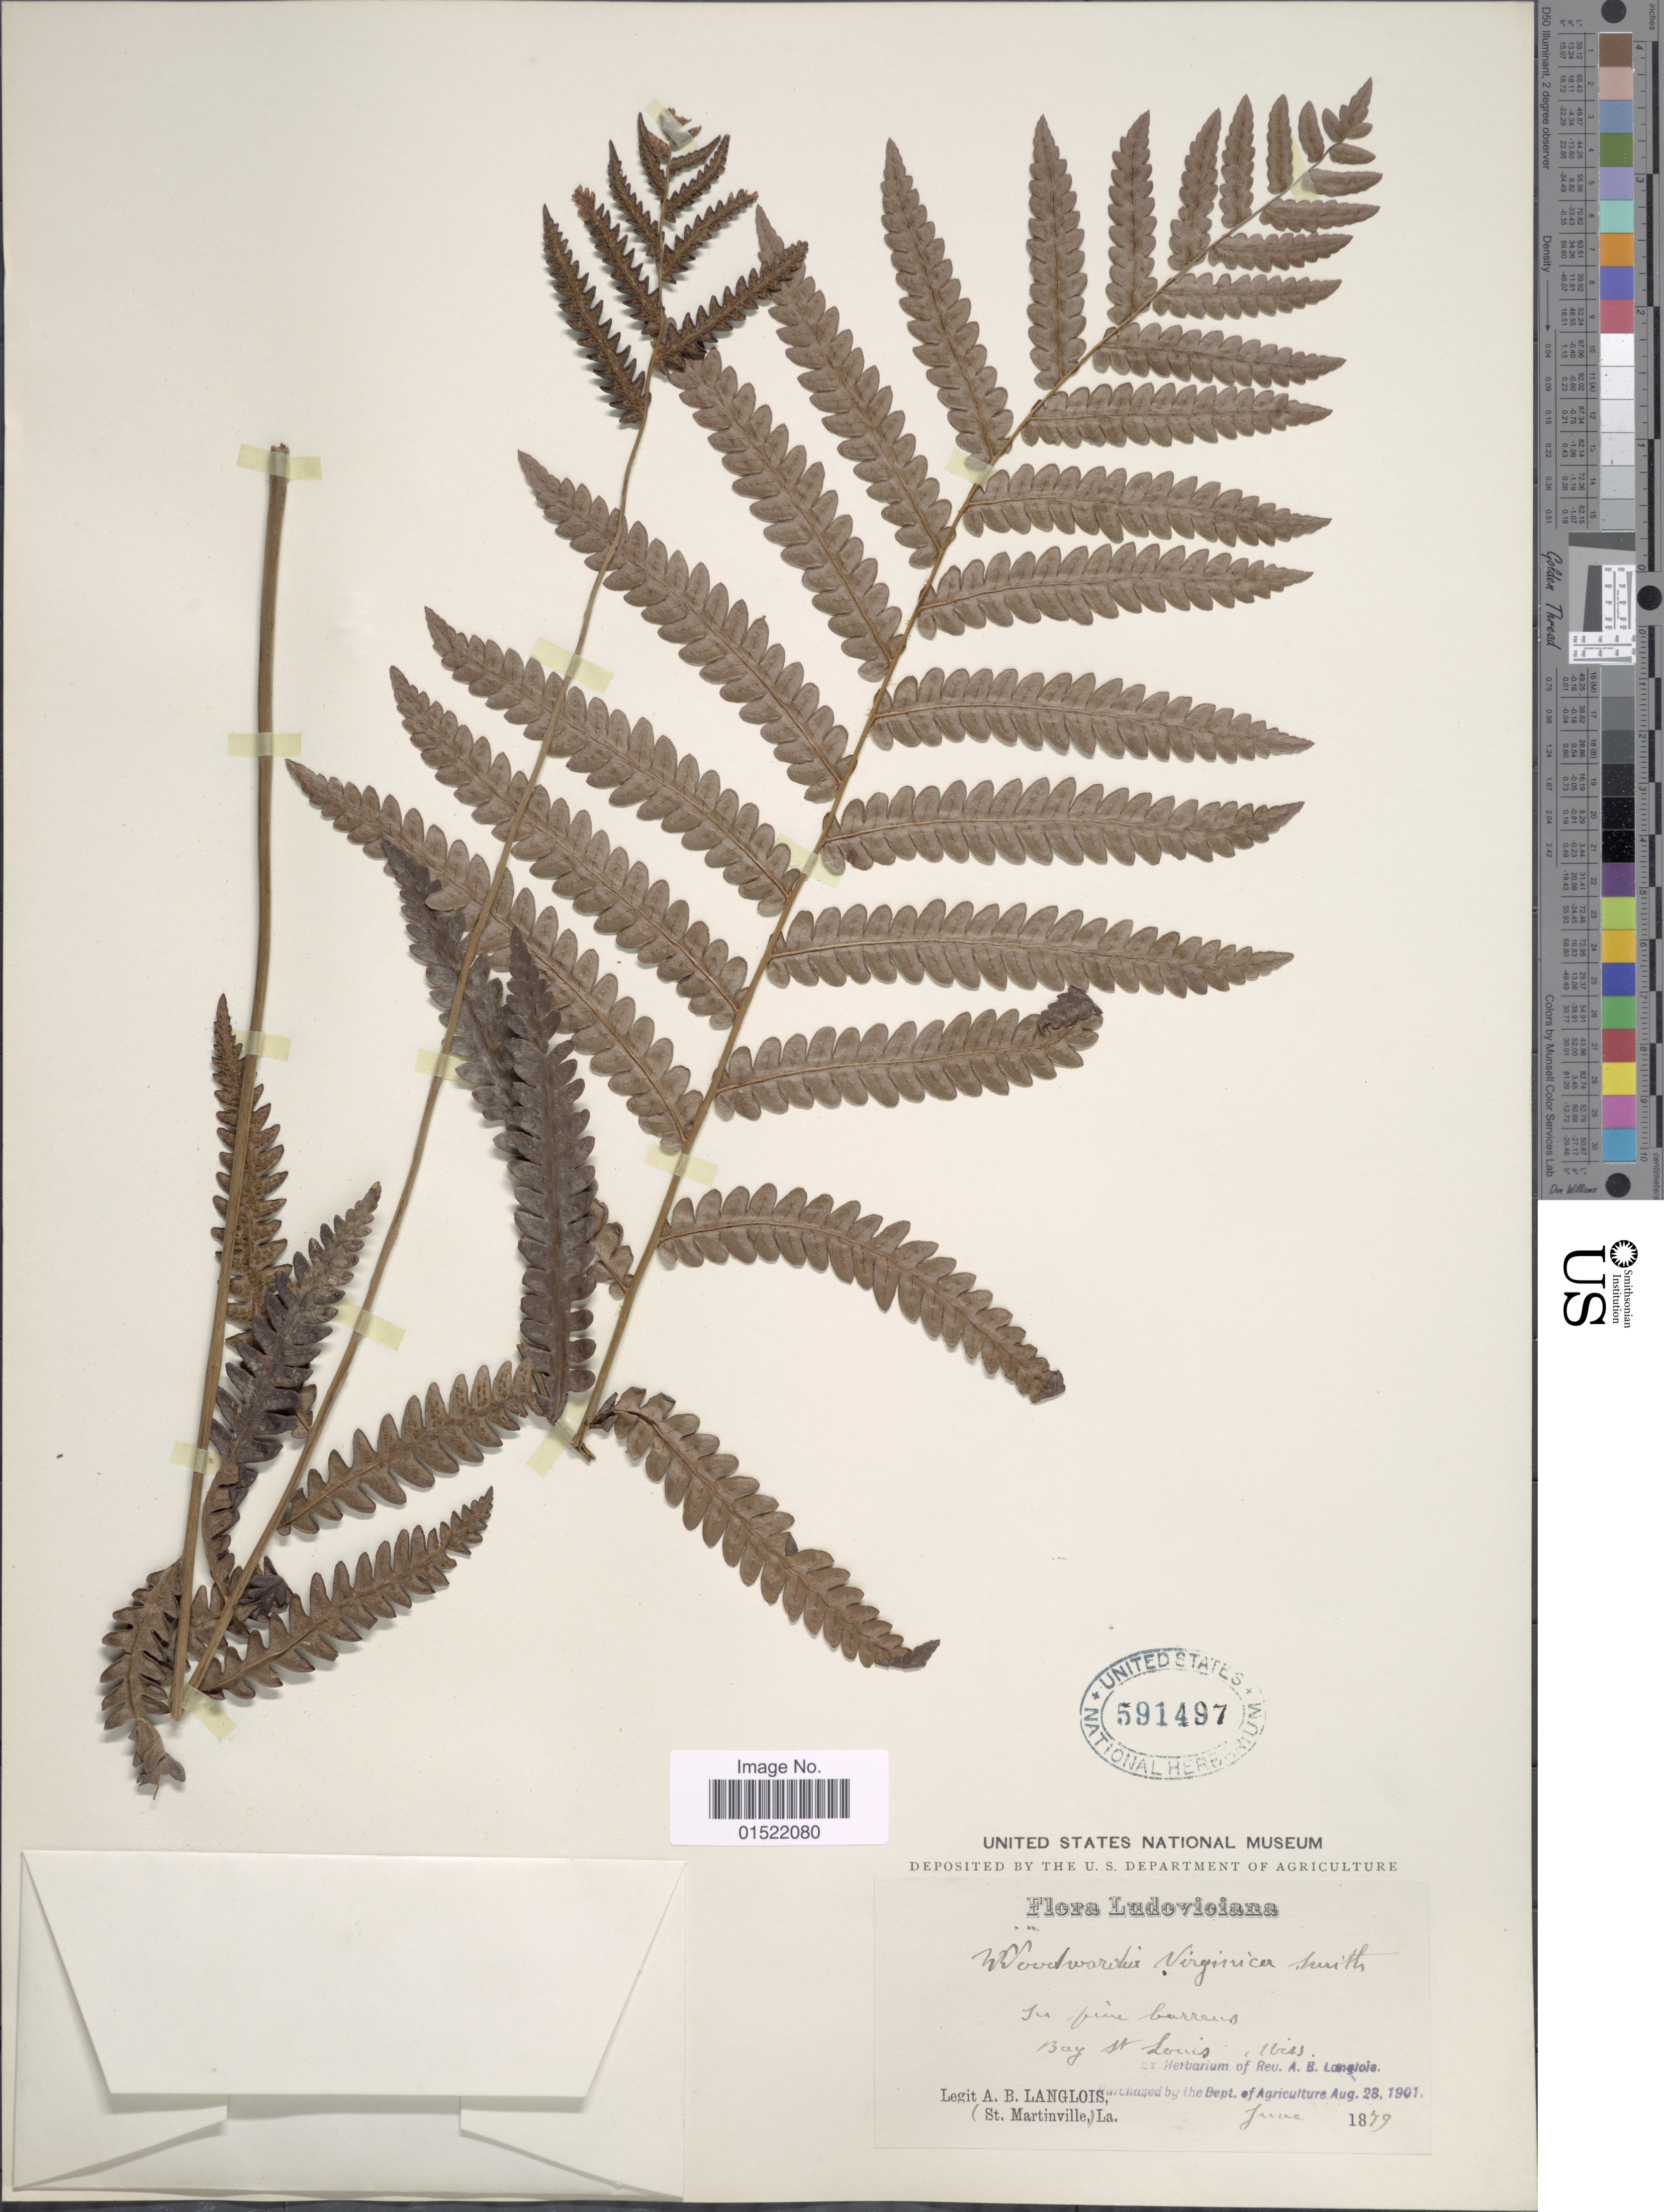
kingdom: Plantae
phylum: Tracheophyta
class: Polypodiopsida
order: Polypodiales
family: Blechnaceae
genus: Woodwardia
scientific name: Woodwardia virginica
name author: (L.) R.M. Sm.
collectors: A. Langlois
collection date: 1879-06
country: United States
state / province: Mississippi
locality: Ludoviciana, Bay St. Louis, Miss.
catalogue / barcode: US 591497